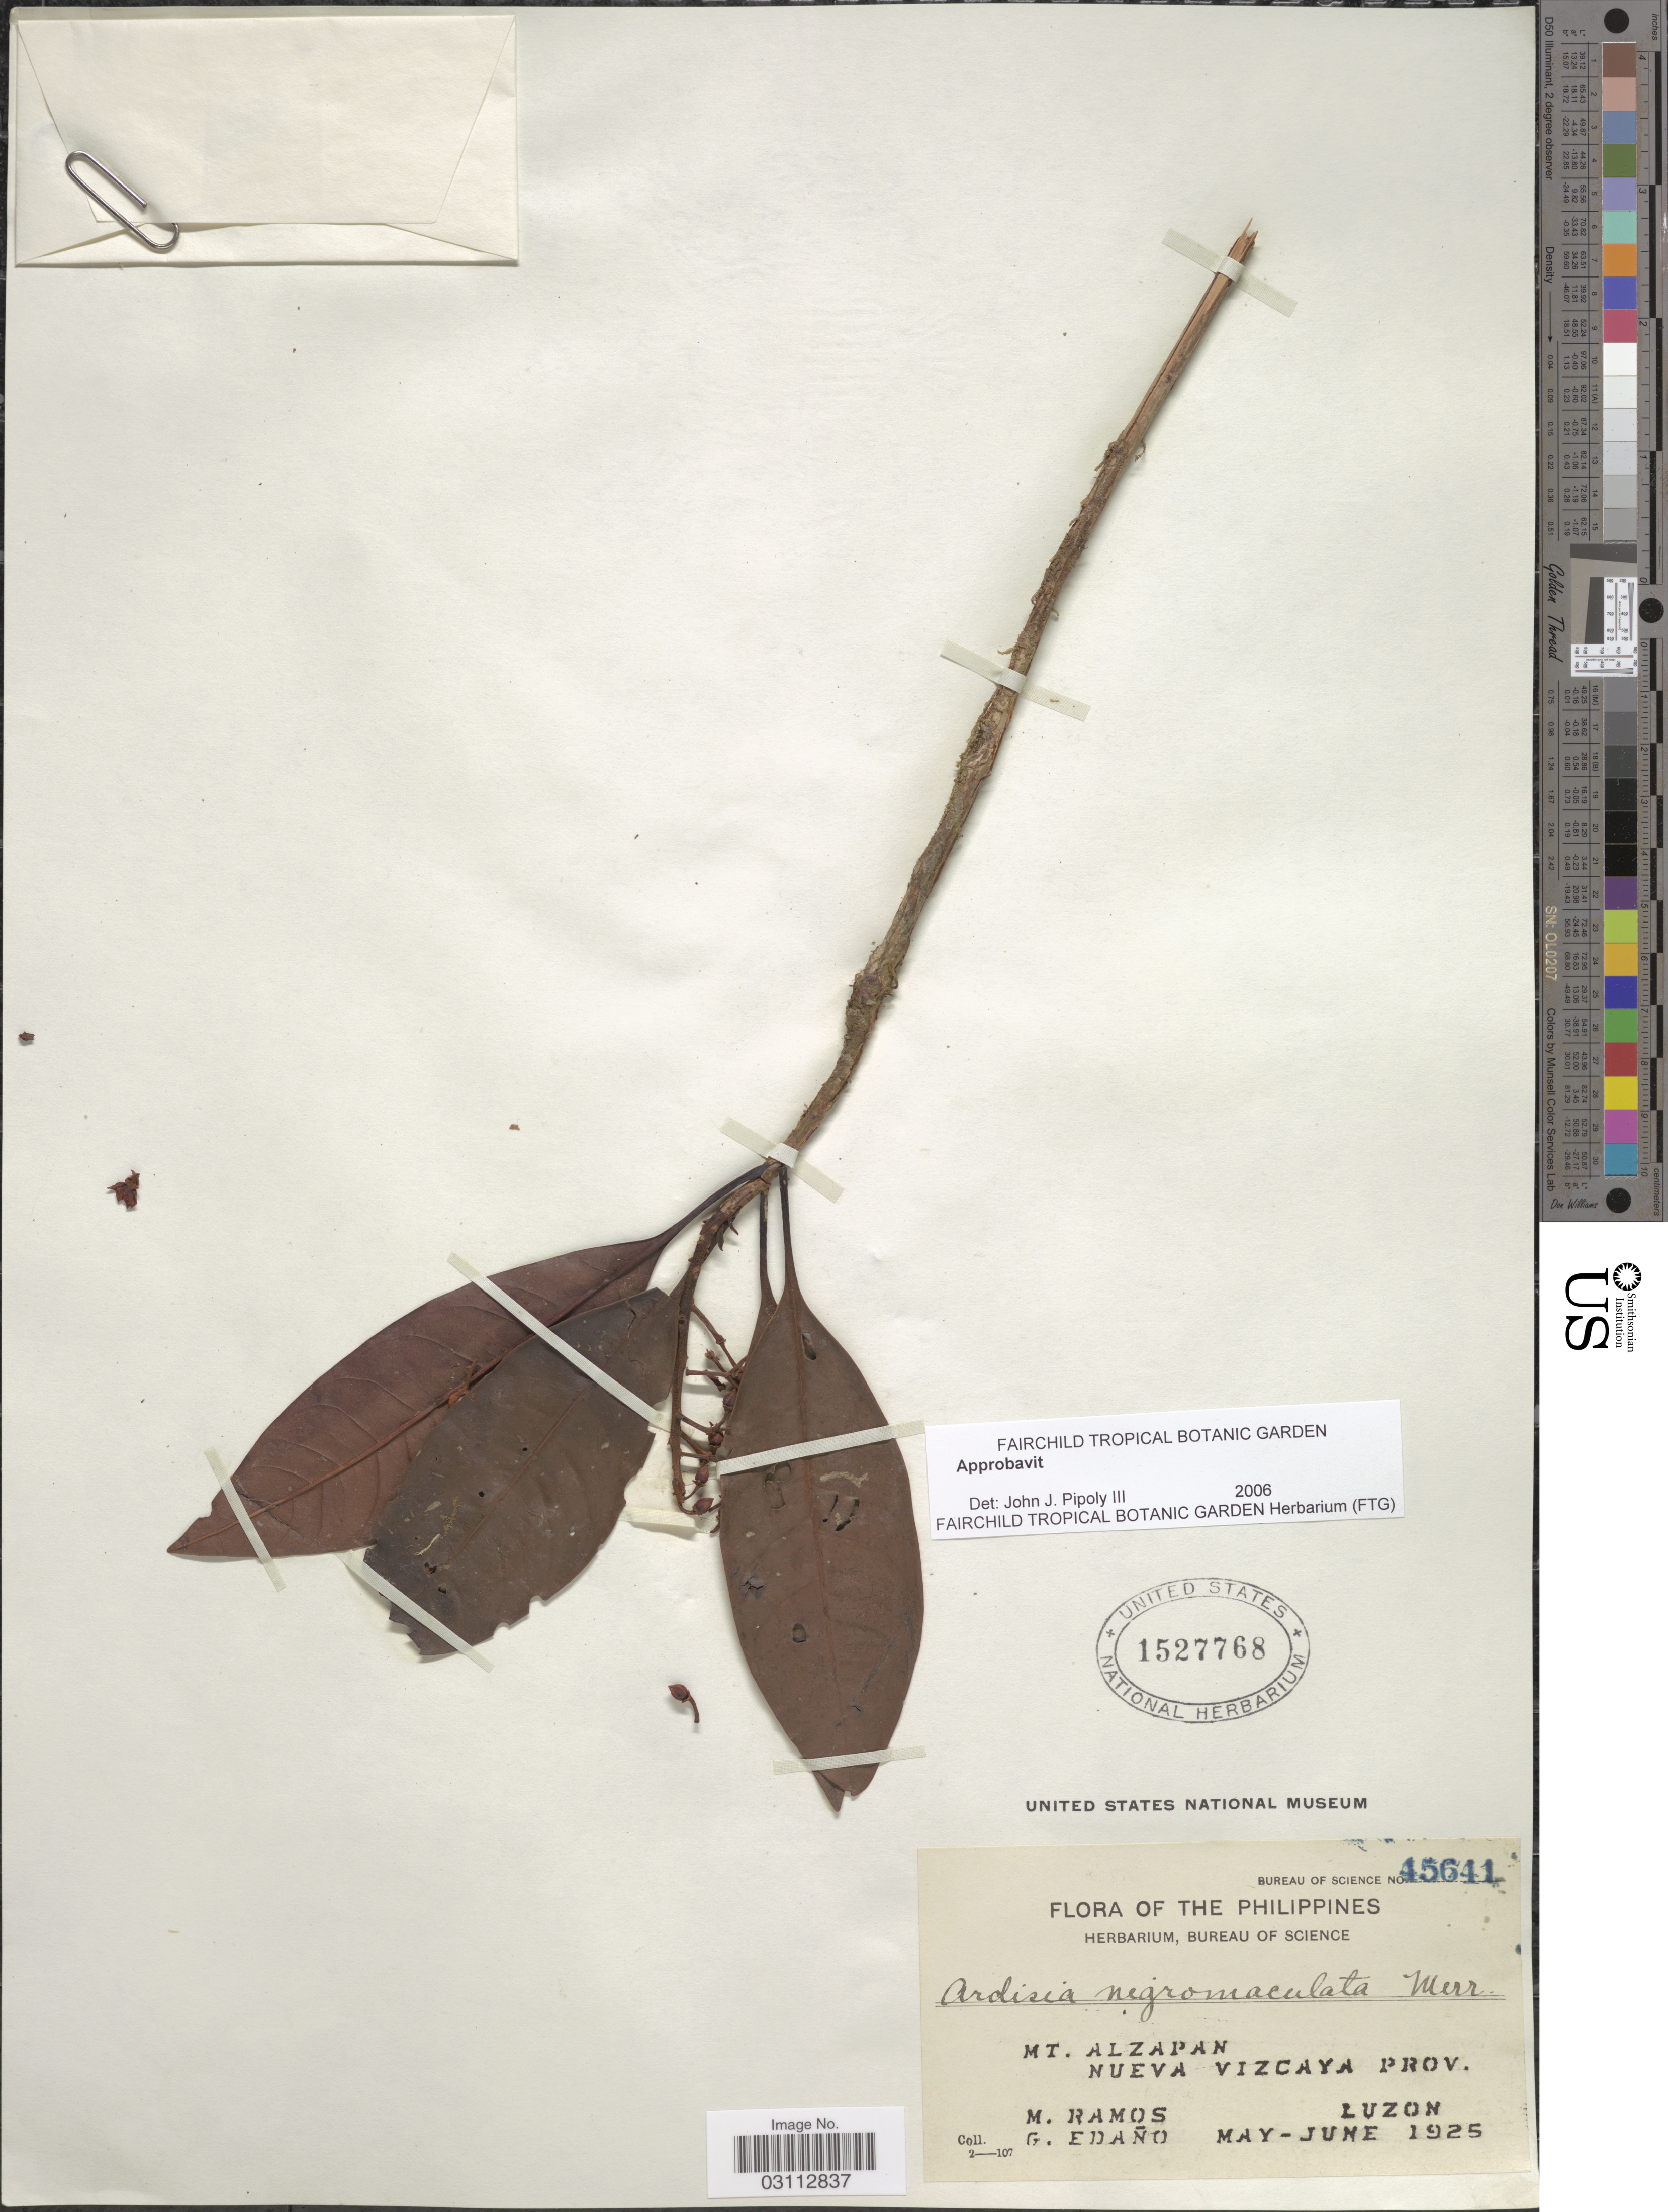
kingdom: Plantae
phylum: Tracheophyta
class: Magnoliopsida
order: Ericales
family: Primulaceae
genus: Ardisia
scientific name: Ardisia nigromaculata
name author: Merr.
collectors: M. Ramos & G. Edaño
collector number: Bureau of Science 45641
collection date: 1925-05/1925-06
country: Philippines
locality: Mt. Alzapan. Nueva Vizcaya Prov. Luzon.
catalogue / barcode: US 1527768